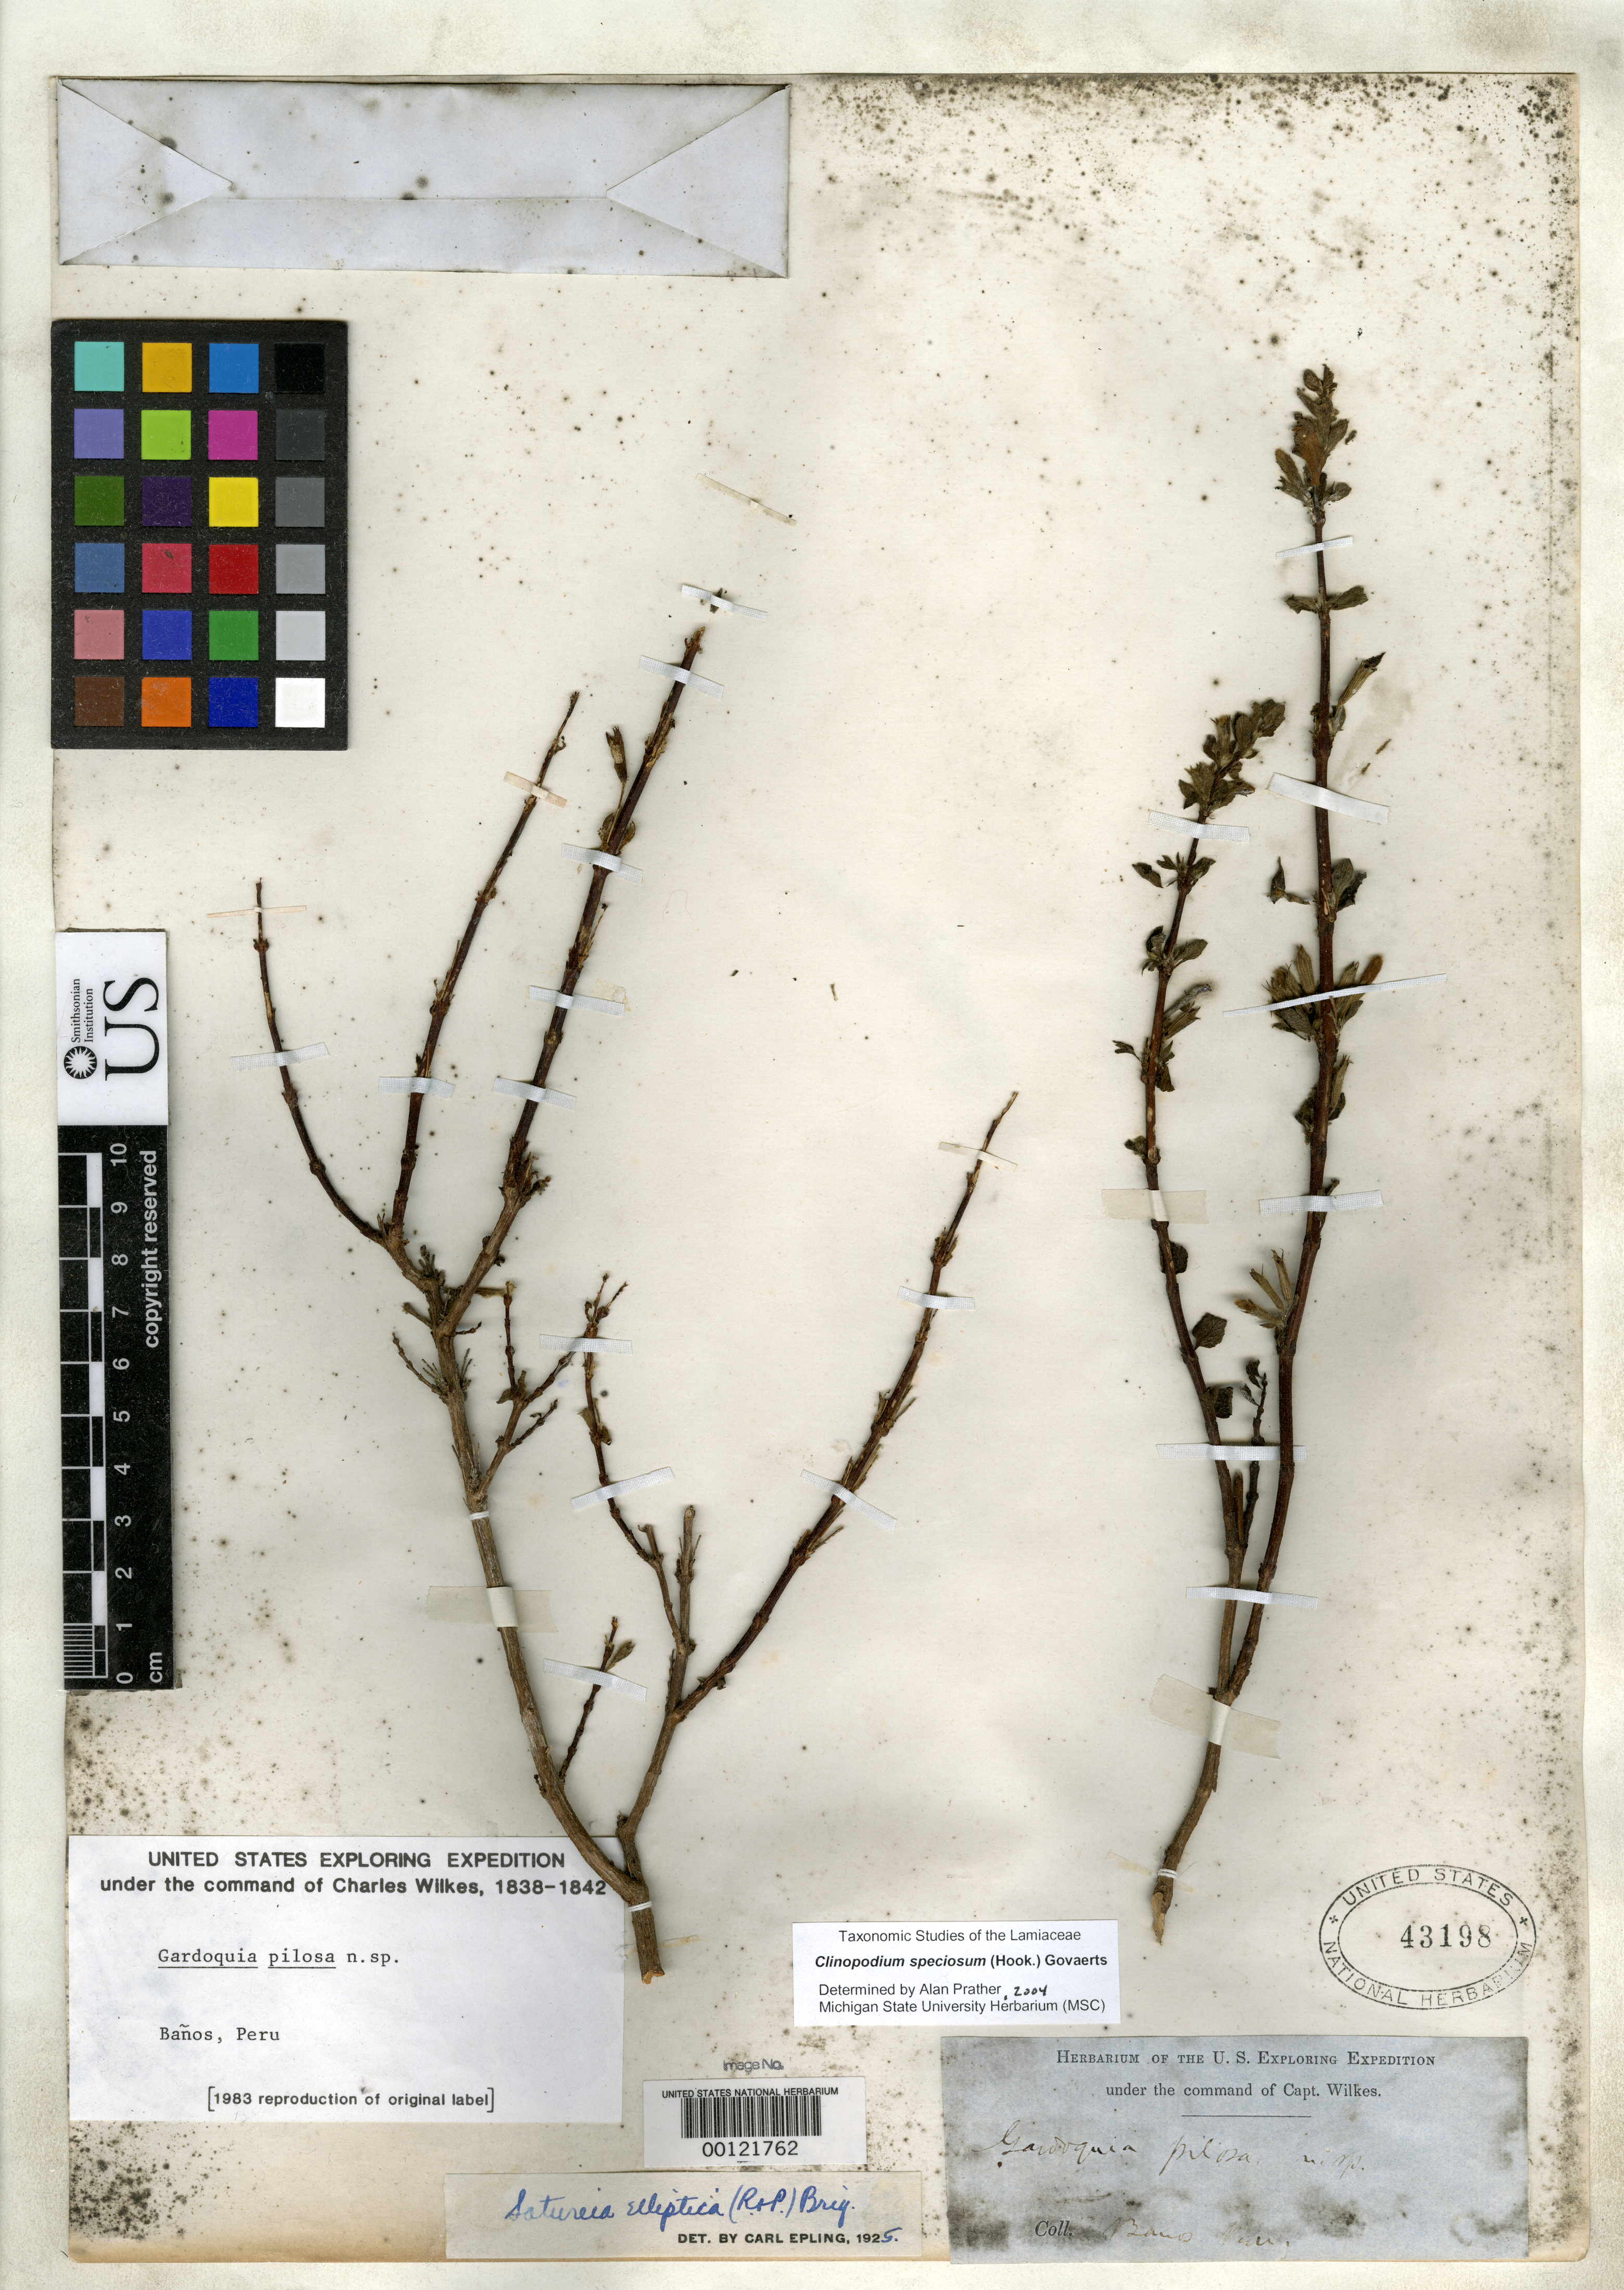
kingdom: Plantae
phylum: Tracheophyta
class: Magnoliopsida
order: Lamiales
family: Lamiaceae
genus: Gardoquia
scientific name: Gardoquia pilosa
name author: A. Gray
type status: Holotype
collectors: Wilkes Explor. Exped.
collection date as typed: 1838 to -- --- 1842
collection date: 1838/1842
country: Peru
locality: Baños.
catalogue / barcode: US 43198